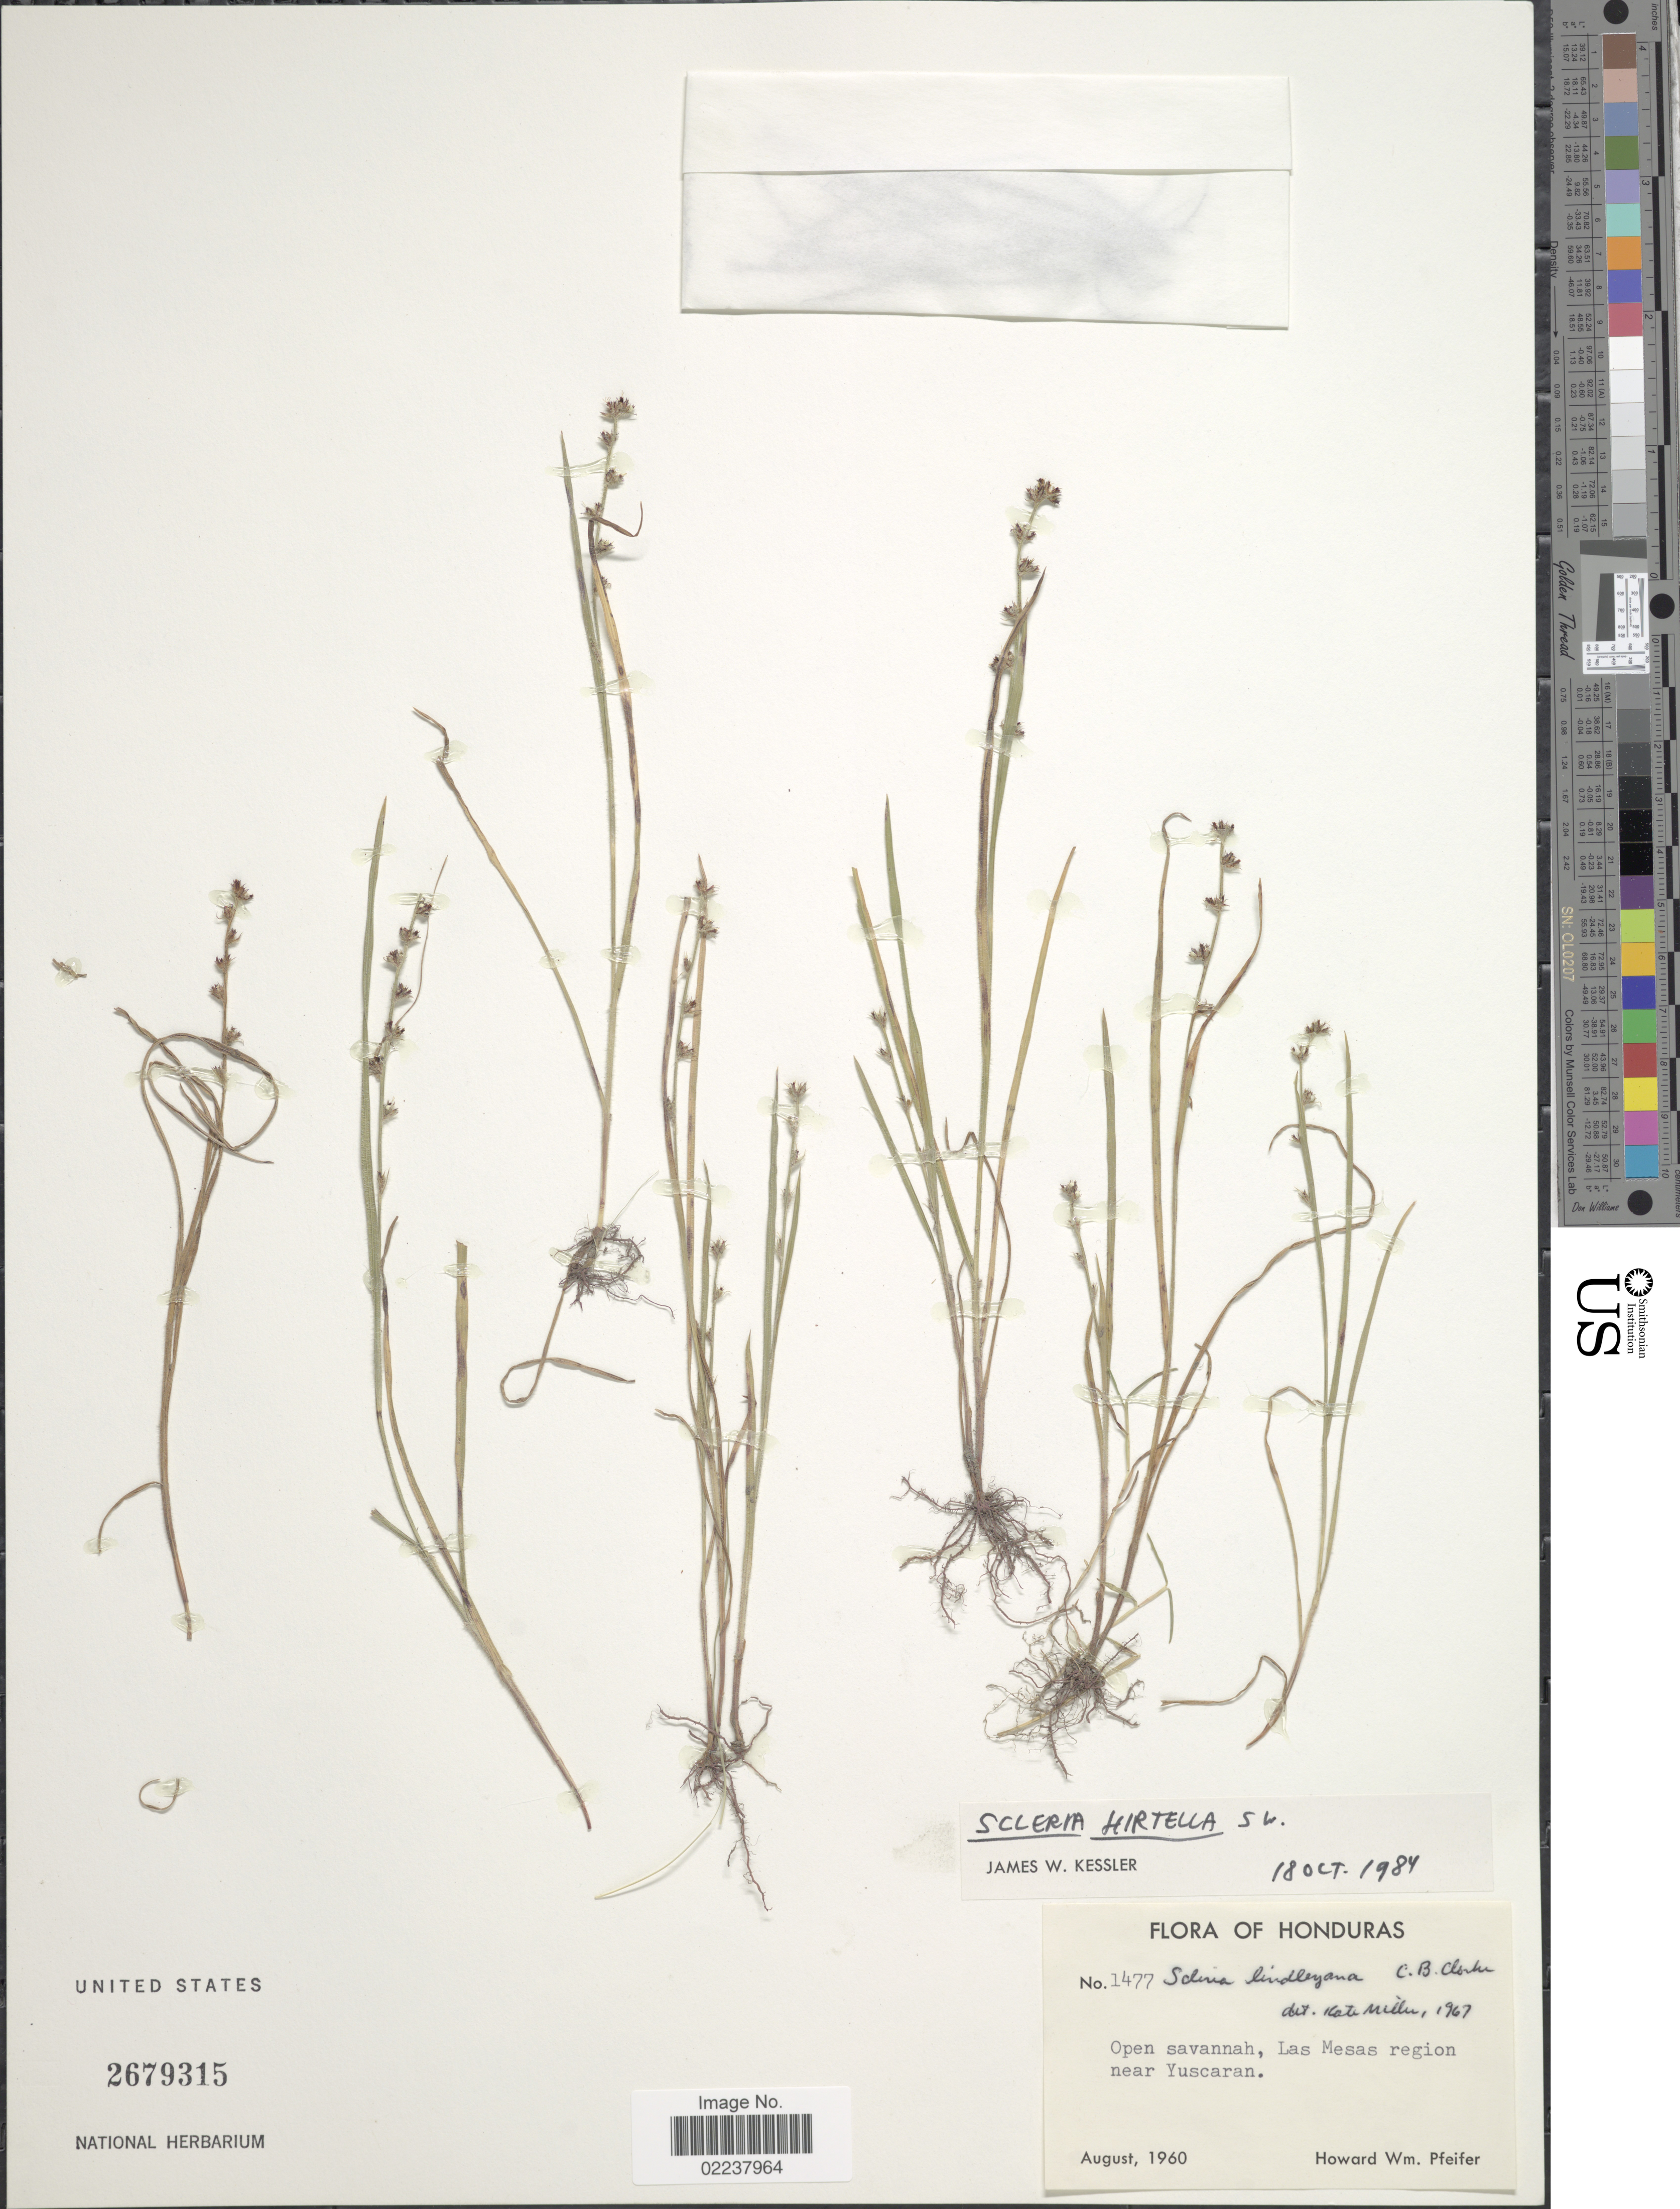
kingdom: Plantae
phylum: Tracheophyta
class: Liliopsida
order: Poales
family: Cyperaceae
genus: Scleria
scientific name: Scleria hirtella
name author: Sw.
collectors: H. W. Pfeifer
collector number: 1477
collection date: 1960-08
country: Honduras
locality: Las Mesas region, near Yuscaran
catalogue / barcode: US 2679315